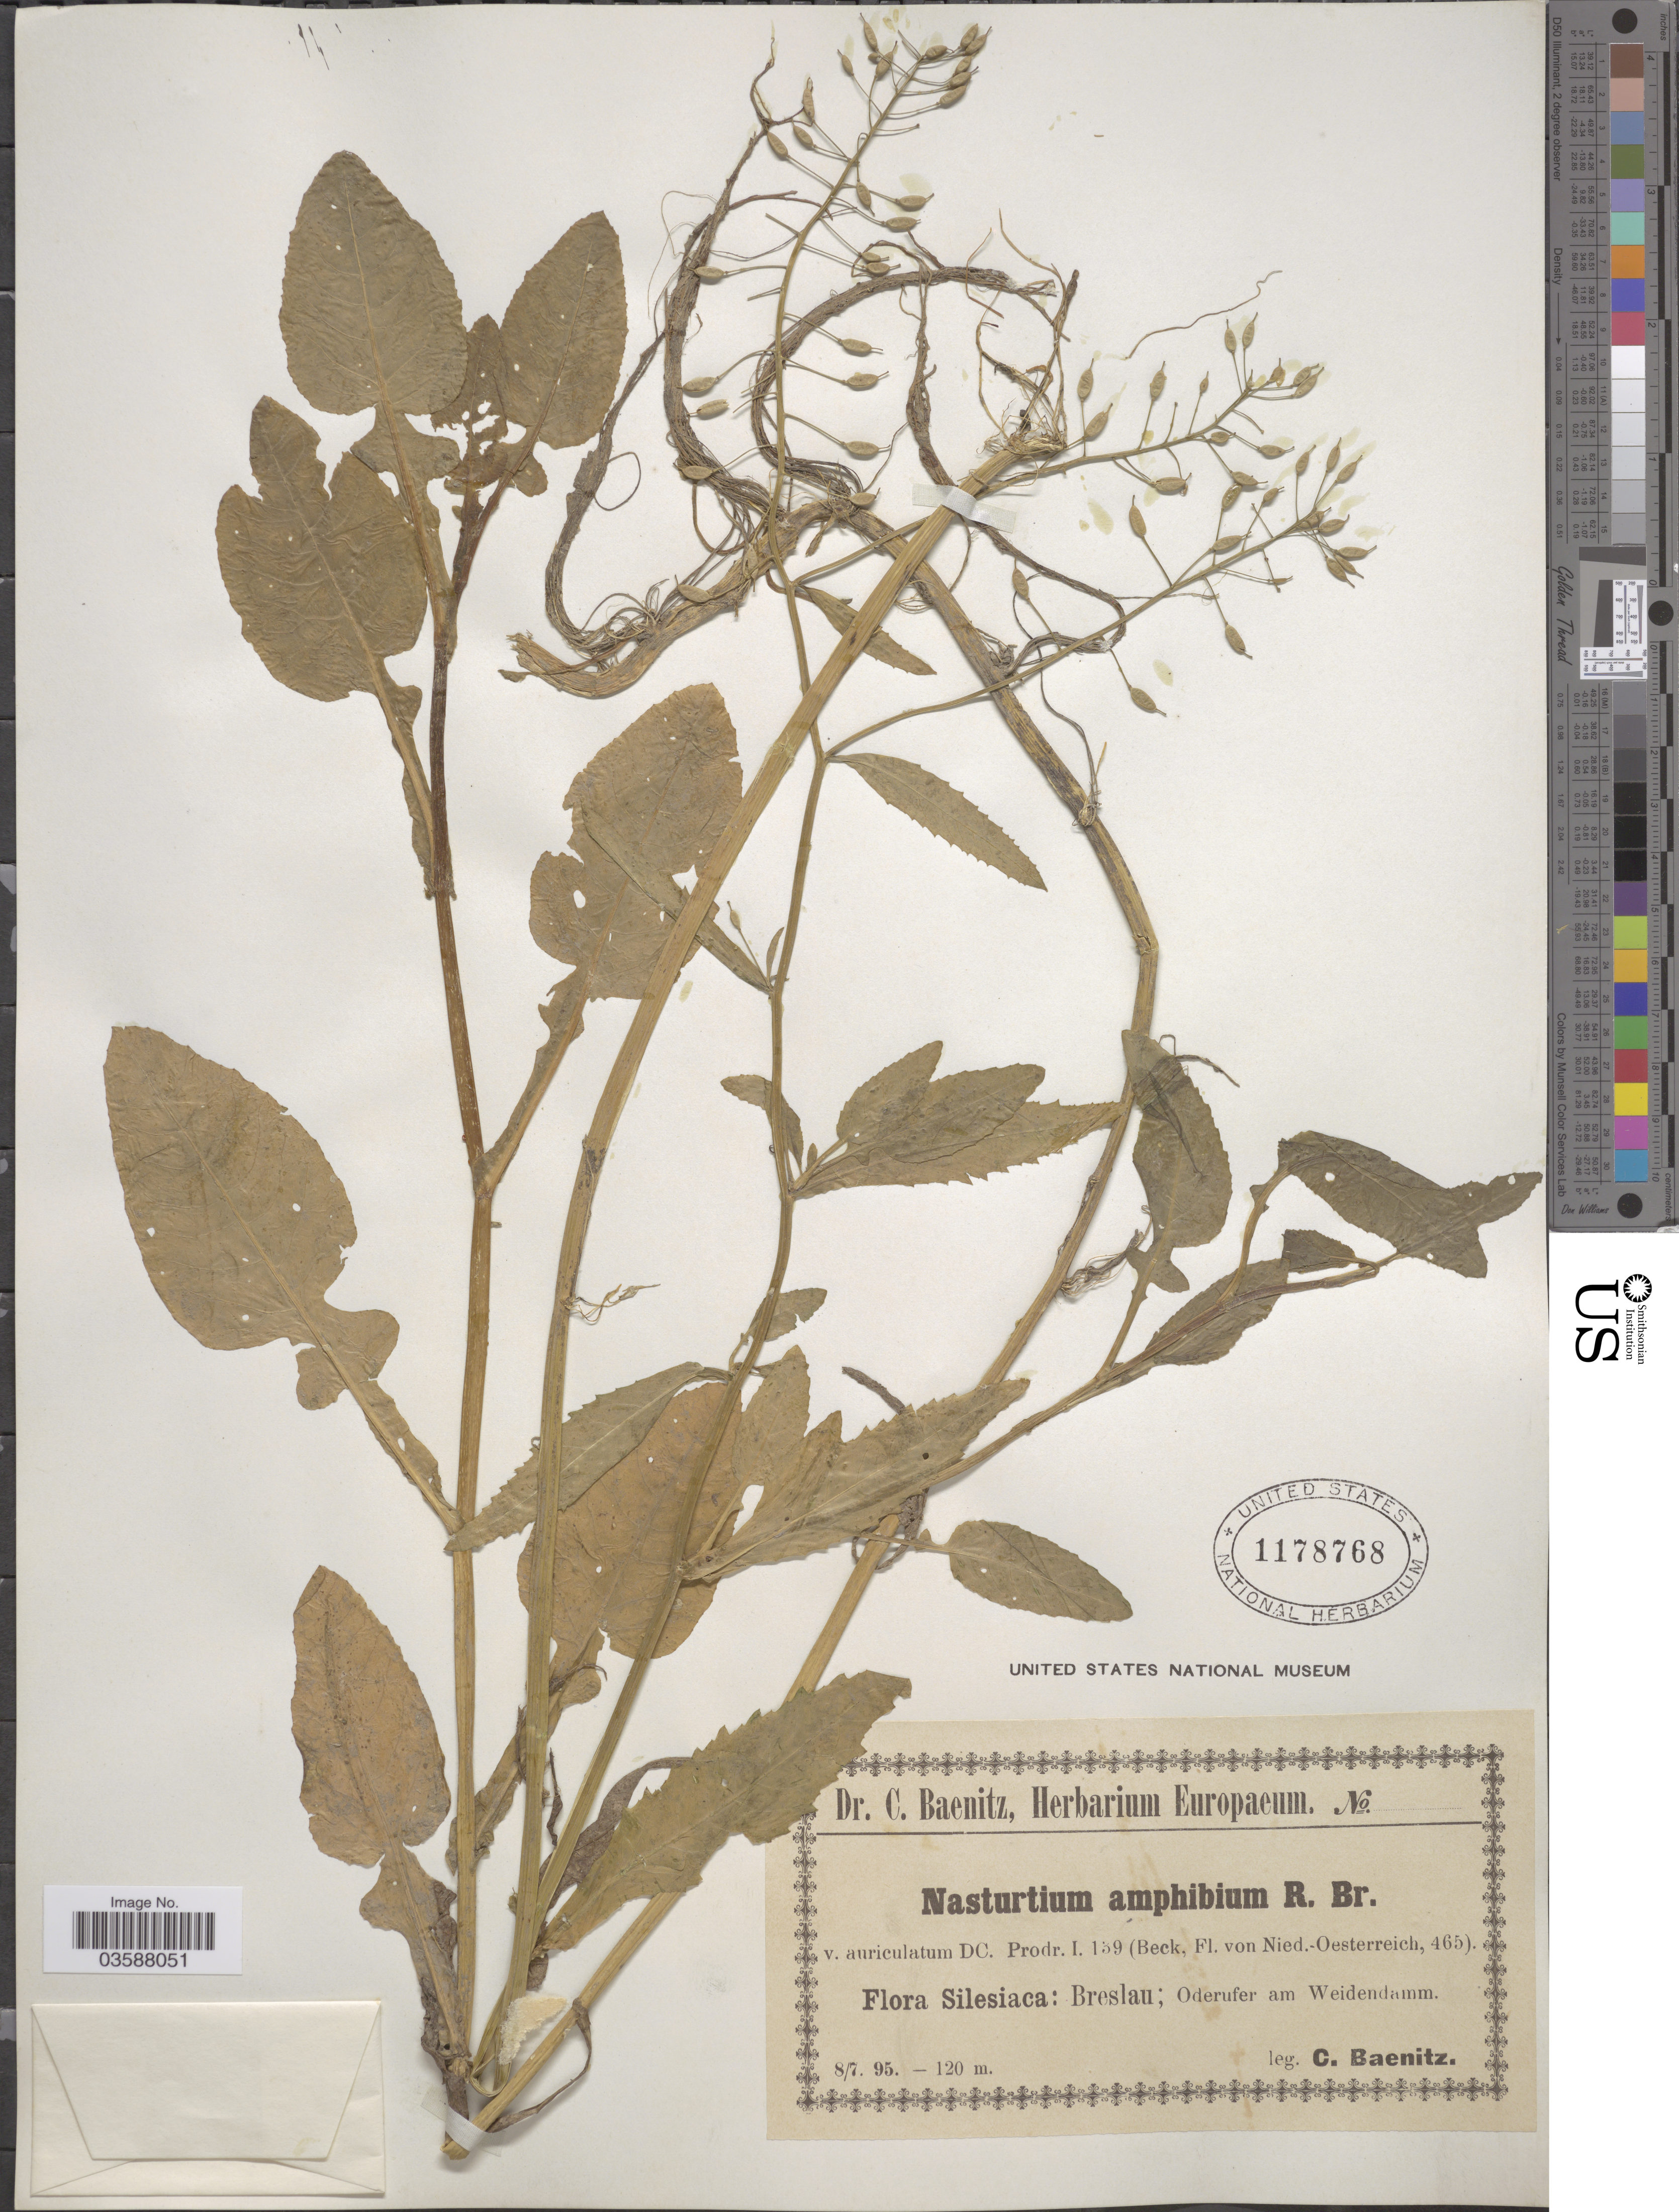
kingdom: Plantae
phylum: Tracheophyta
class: Magnoliopsida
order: Brassicales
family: Brassicaceae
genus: Rorippa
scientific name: Rorippa amphibia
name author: (L.) Besser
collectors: C. G. Baenitz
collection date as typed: Transcribed d/m/y: 8/7/95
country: Poland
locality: Silesiaca: Breslau; Oderufer am Weidendamm.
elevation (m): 120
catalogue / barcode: US 1178768